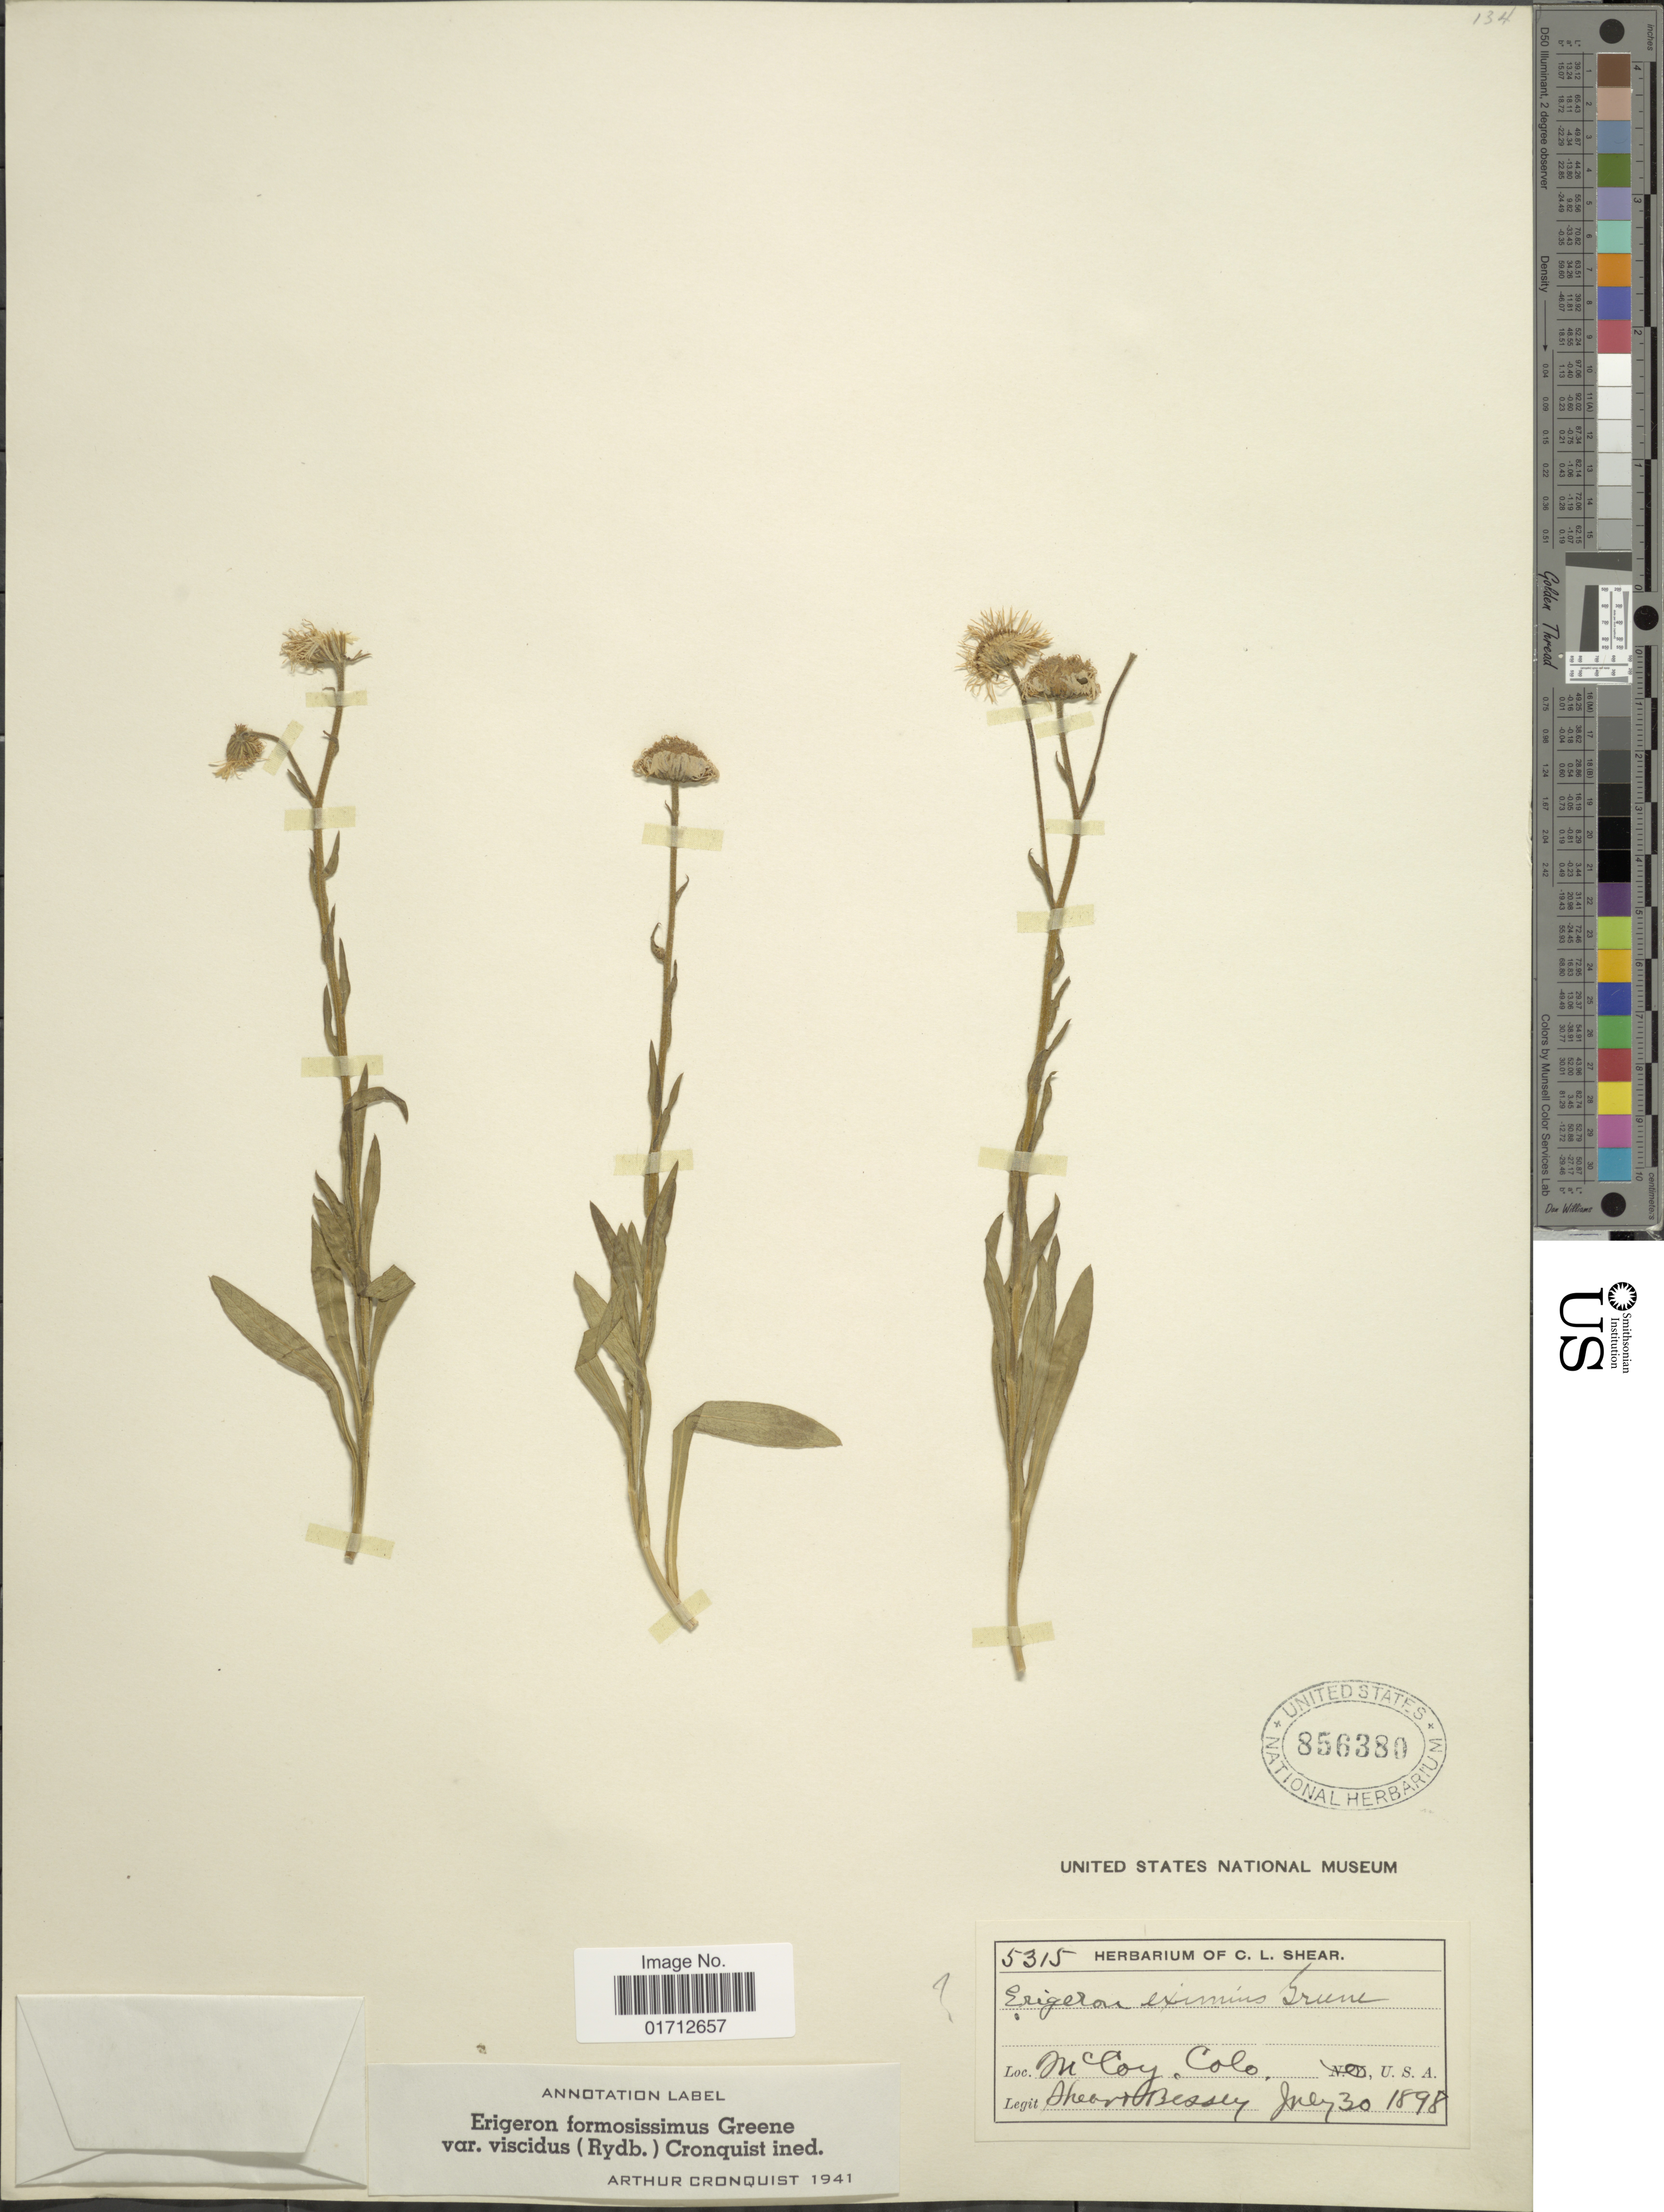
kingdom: Plantae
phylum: Tracheophyta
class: Magnoliopsida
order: Asterales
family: Asteraceae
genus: Erigeron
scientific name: Erigeron formosissimus var. viscidus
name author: (Rydb.) Cronq.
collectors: -- Shear & -. Bessey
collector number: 5315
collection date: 1898-07-30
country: United States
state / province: Colorado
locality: McCoy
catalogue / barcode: US 856380